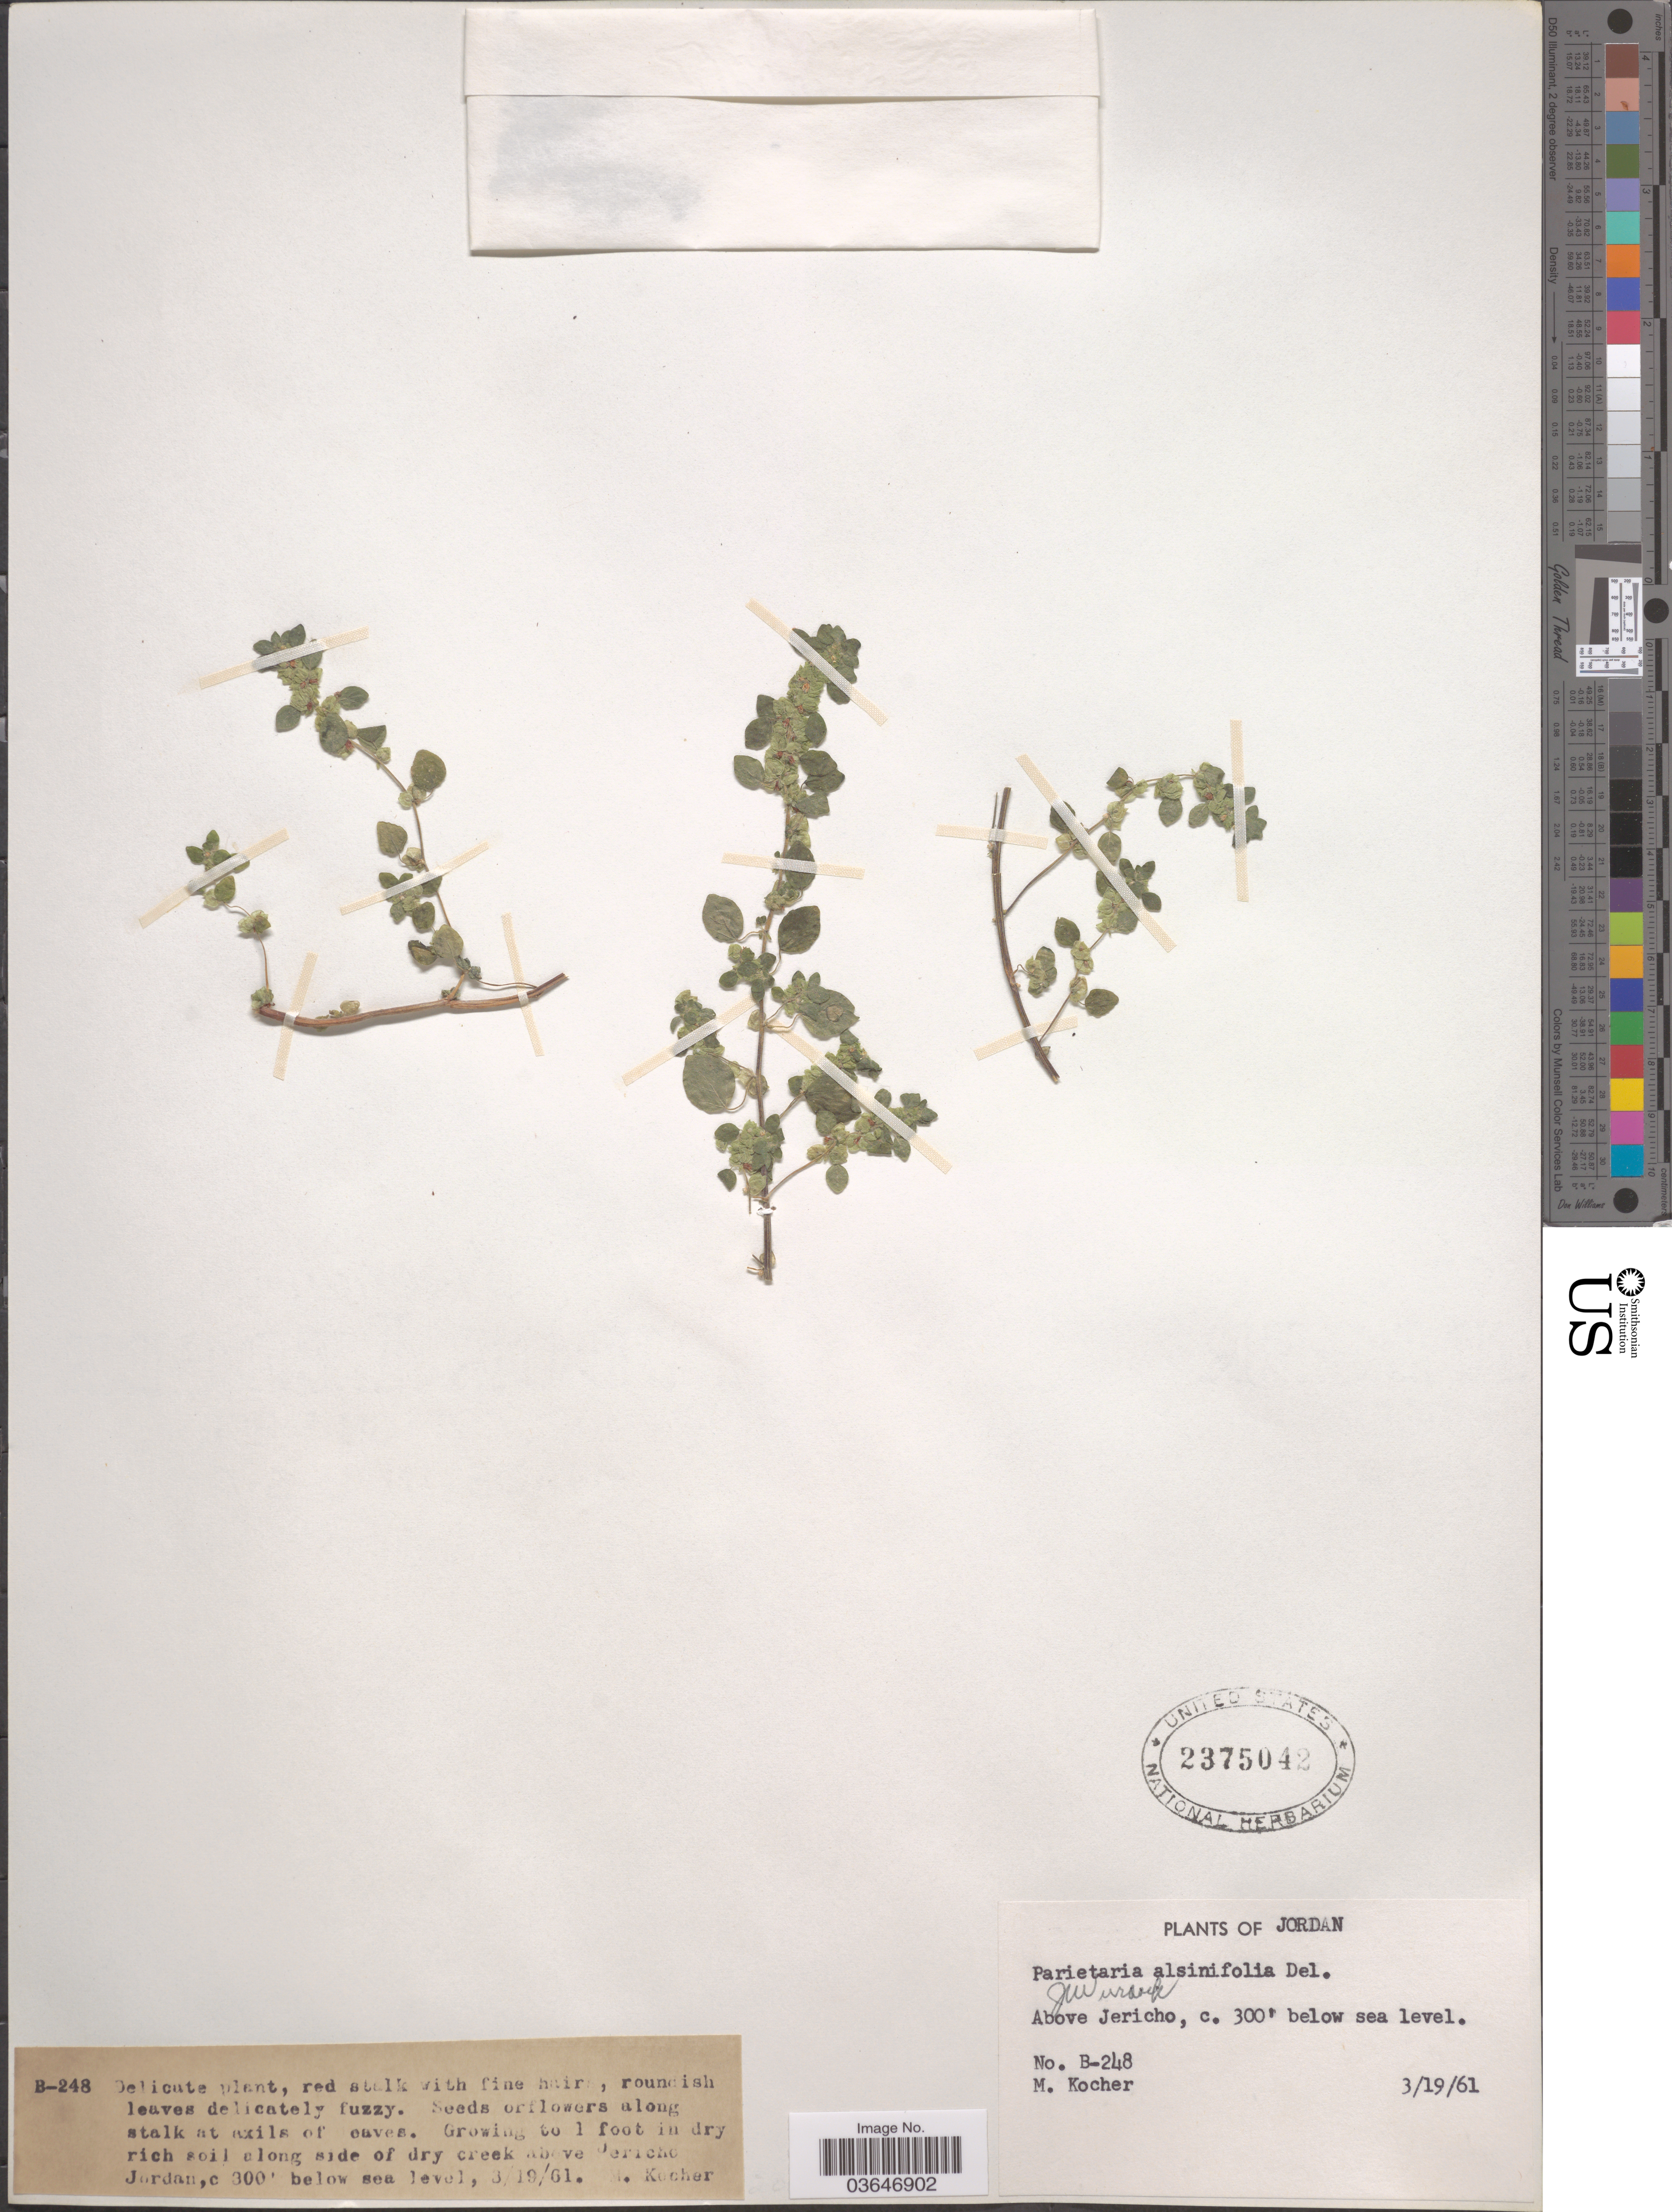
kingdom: Plantae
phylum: Tracheophyta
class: Magnoliopsida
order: Rosales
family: Urticaceae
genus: Parietaria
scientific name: Parietaria alsinifolia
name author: Delile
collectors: M. Kocher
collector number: B-248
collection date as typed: Transcribed d/m/y: 19/3/61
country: Jordan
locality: Above Jericho.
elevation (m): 91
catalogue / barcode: US 2375042